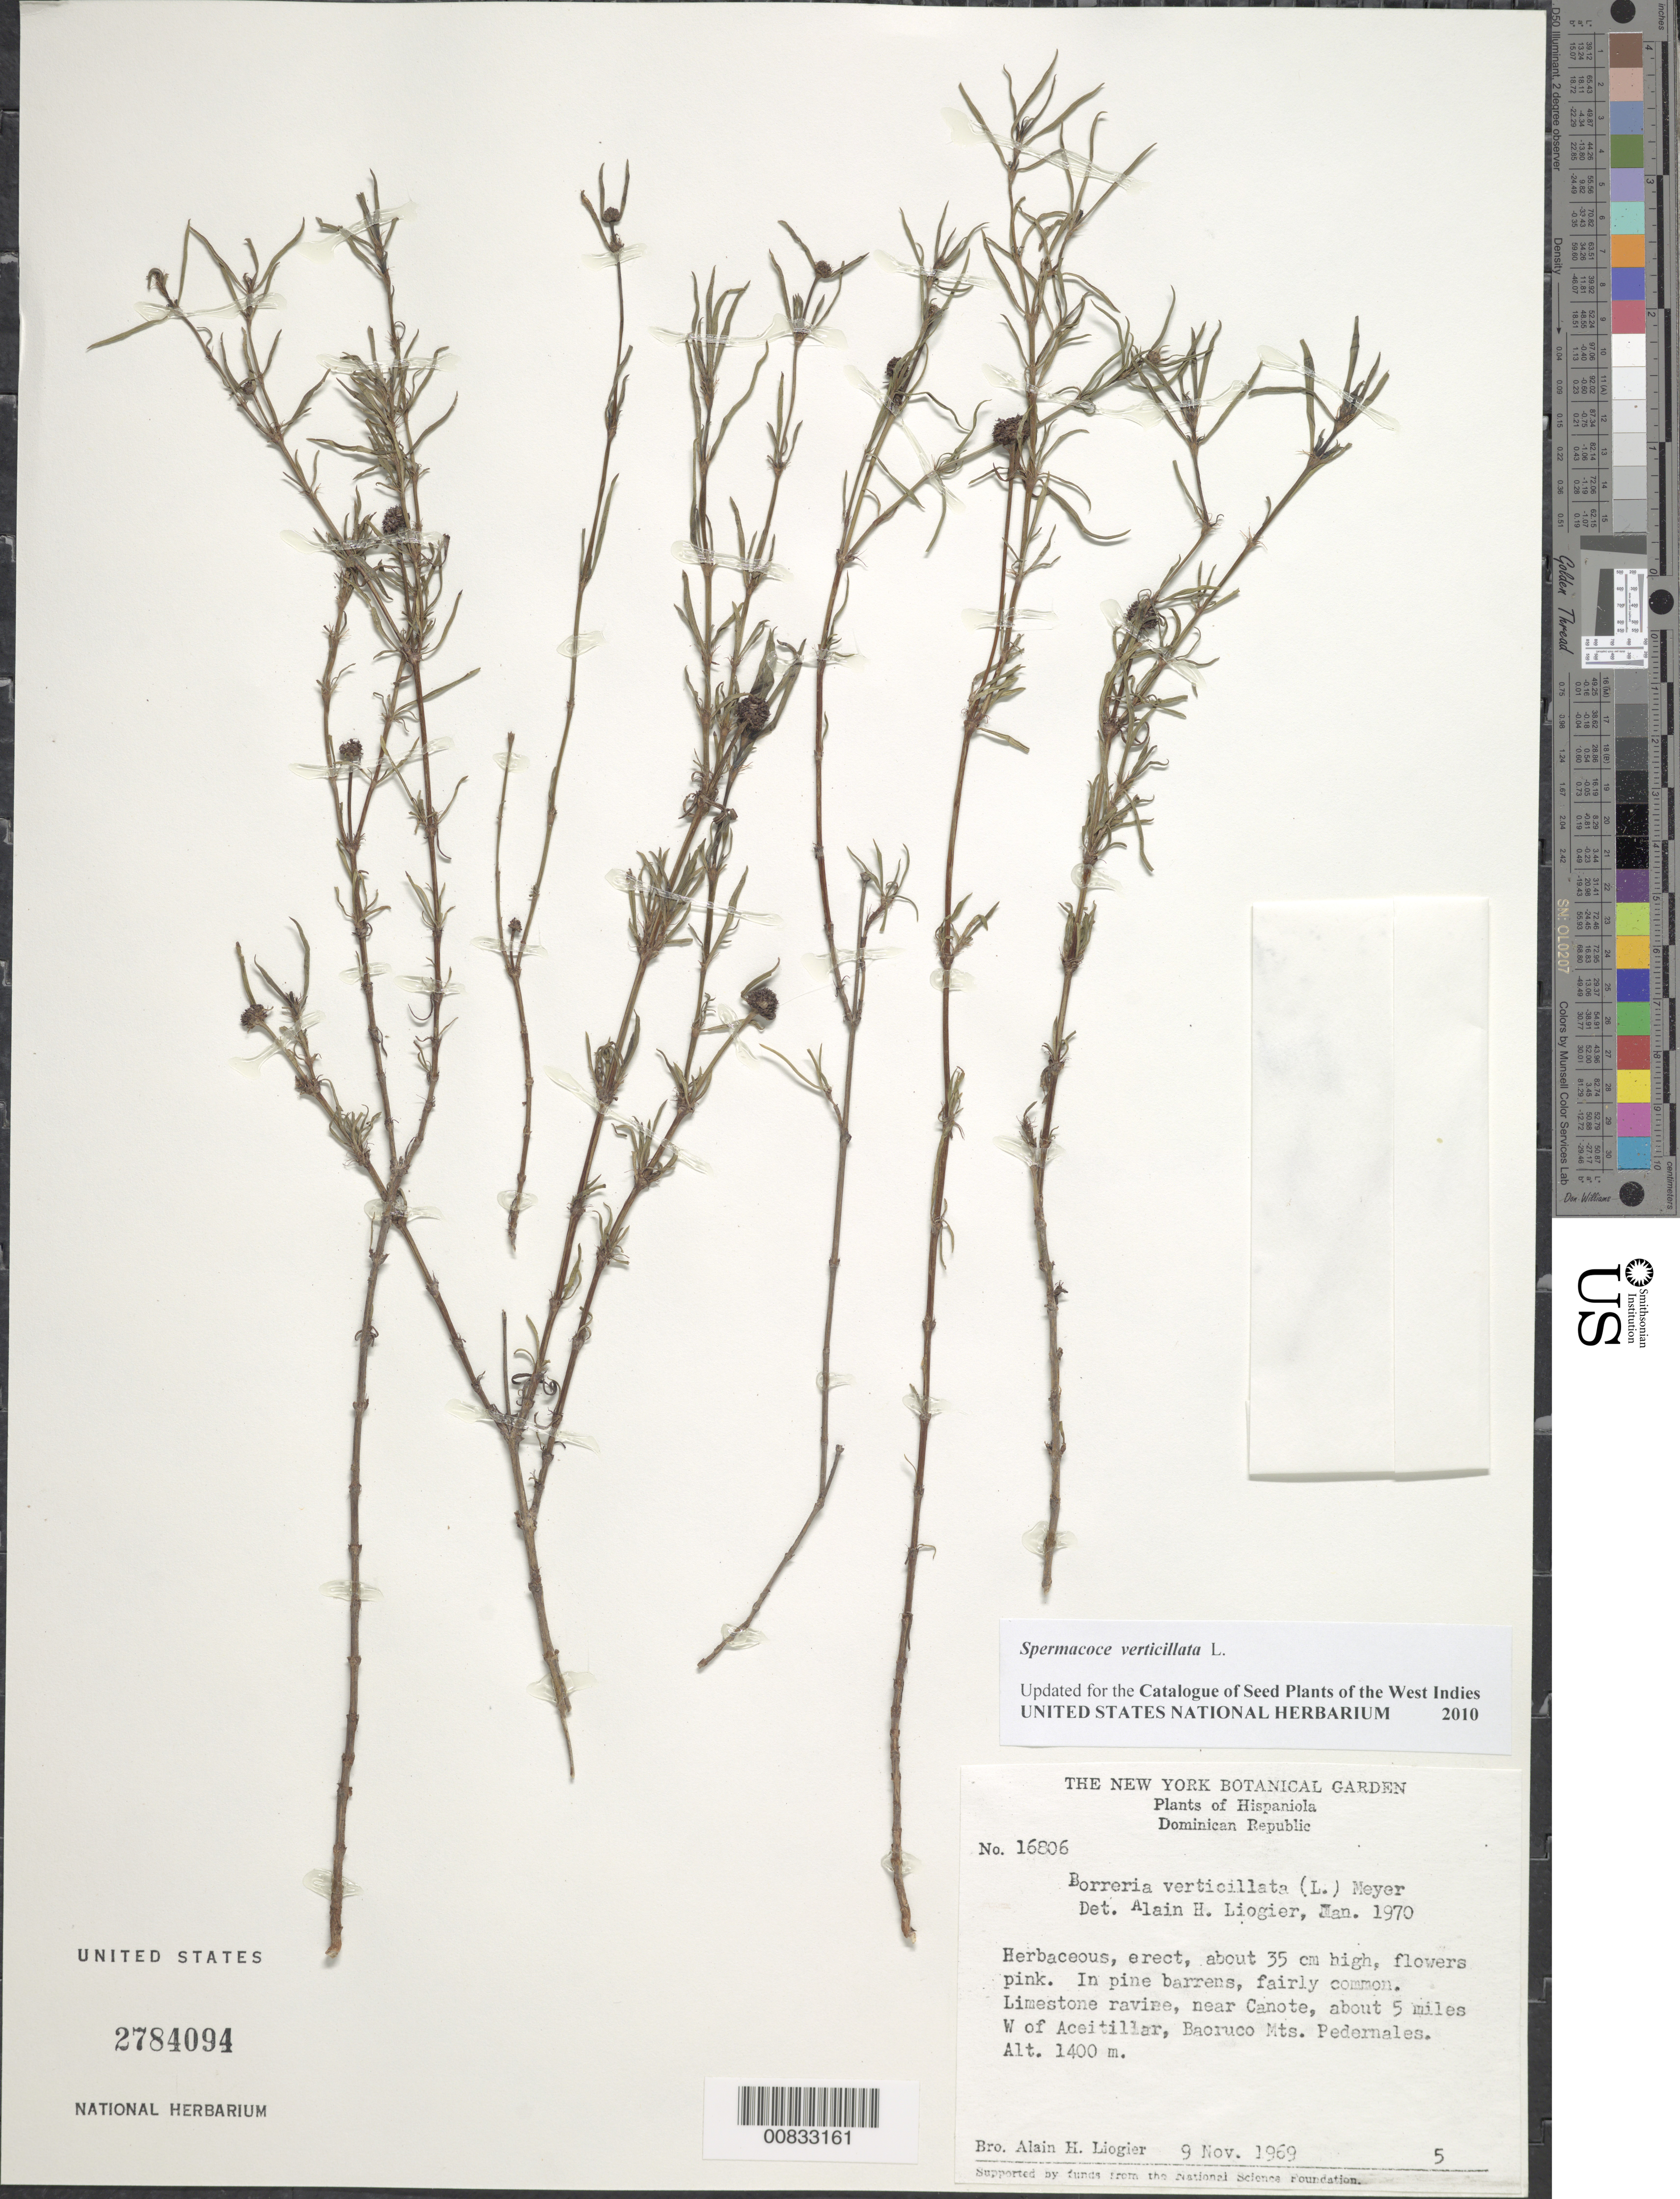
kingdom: Plantae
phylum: Tracheophyta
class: Magnoliopsida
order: Gentianales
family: Rubiaceae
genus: Spermacoce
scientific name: Spermacoce verticillata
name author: L.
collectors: A. H. Liogier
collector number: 16806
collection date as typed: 09 Nov 1969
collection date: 1969-11-09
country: Dominican Republic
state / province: Pedernales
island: Hispaniola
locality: Near Canote, about 5 miles W of Aceitillar, Baoruco Mts.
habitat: Pine barrens of limestone ravine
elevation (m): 1400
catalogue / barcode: US 2784094